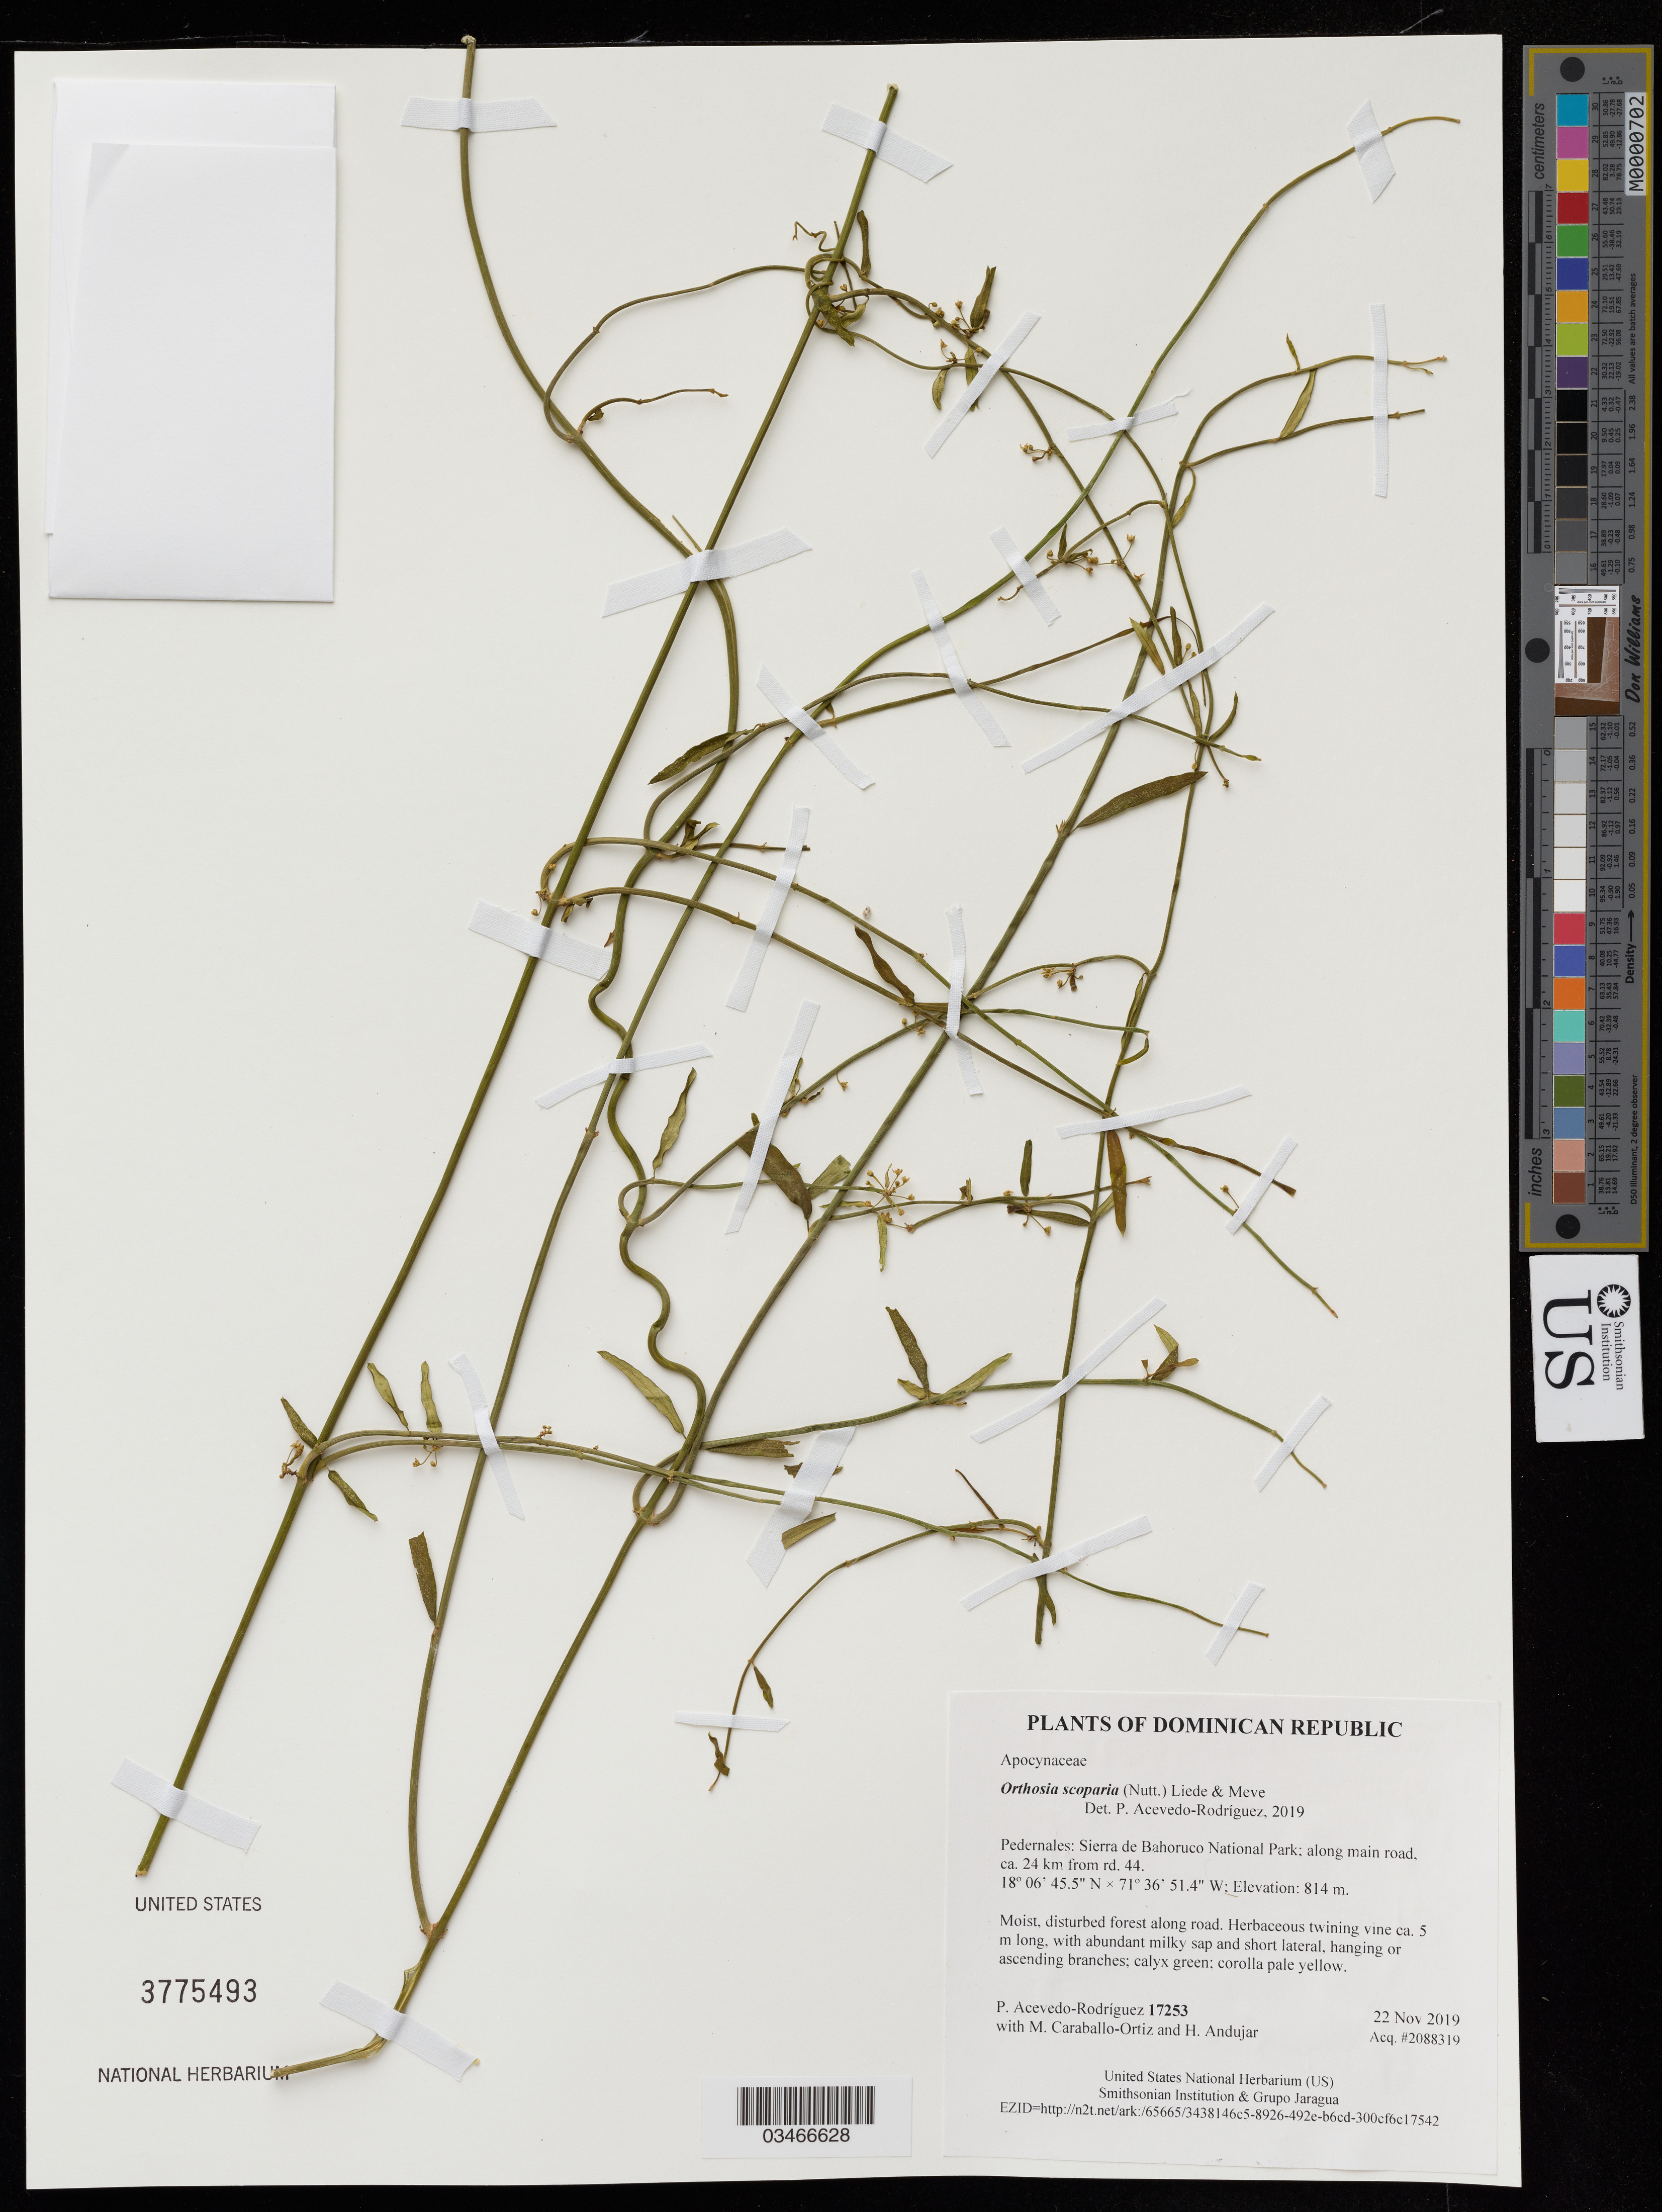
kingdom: Plantae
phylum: Tracheophyta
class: Magnoliopsida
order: Gentianales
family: Apocynaceae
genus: Orthosia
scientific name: Orthosia scoparia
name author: (Nutt.) Liede & Meve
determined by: Acevedo-Rodriguez, P., (US), Smithsonian Institution - National Museum of Natural History (UNITED STATES)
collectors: P. Acevedo-Rodriguez, M. Caraballo-Ortiz & H. Andujar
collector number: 17253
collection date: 2019-11-22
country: Dominican Republic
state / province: Pedernales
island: Hispaniola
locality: Sierra de Bahoruco National Park; along main road, ca. 24 km from RD 44.; moist , disturbed forest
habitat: Moist, disturbed forest along road.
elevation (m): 814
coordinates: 18.11263 N, 71.61427 W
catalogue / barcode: US 3775493